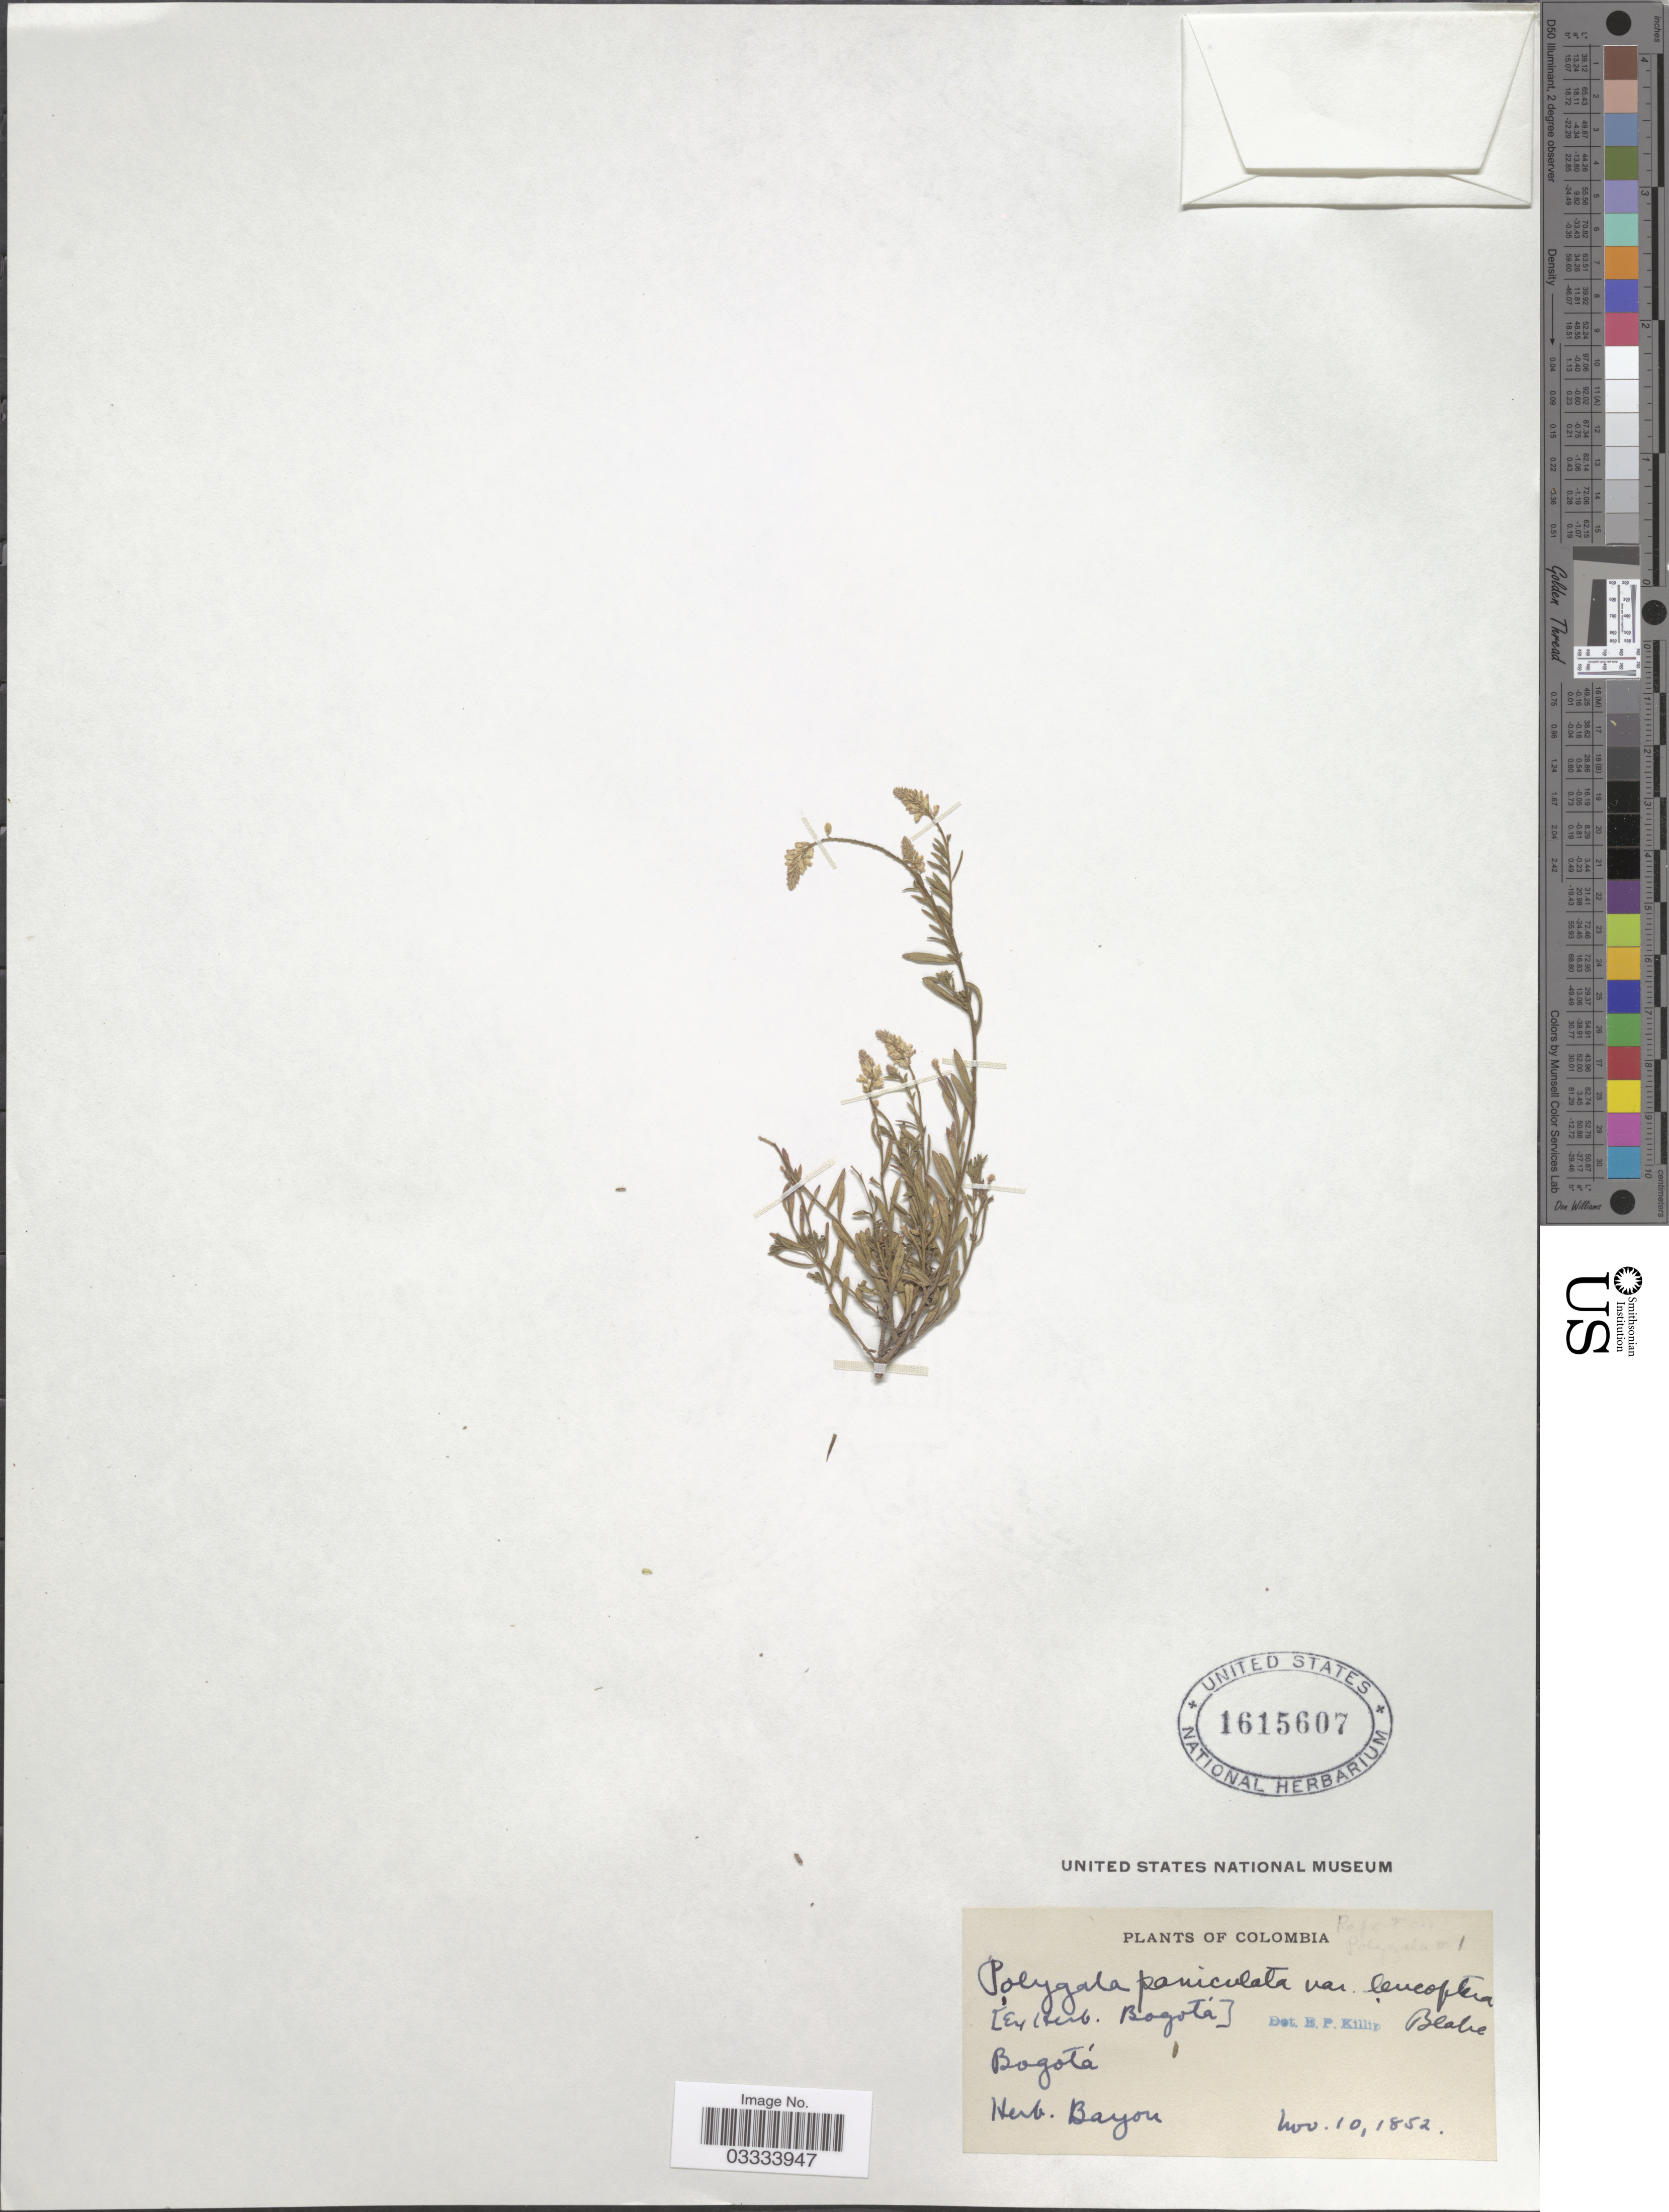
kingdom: Plantae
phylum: Tracheophyta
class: Magnoliopsida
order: Fabales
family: Polygalaceae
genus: Polygala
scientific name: Polygala paniculata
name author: L.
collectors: E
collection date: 1852-11-10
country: Colombia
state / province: Bogota D.C.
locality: Bogotá.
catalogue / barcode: US 1615607